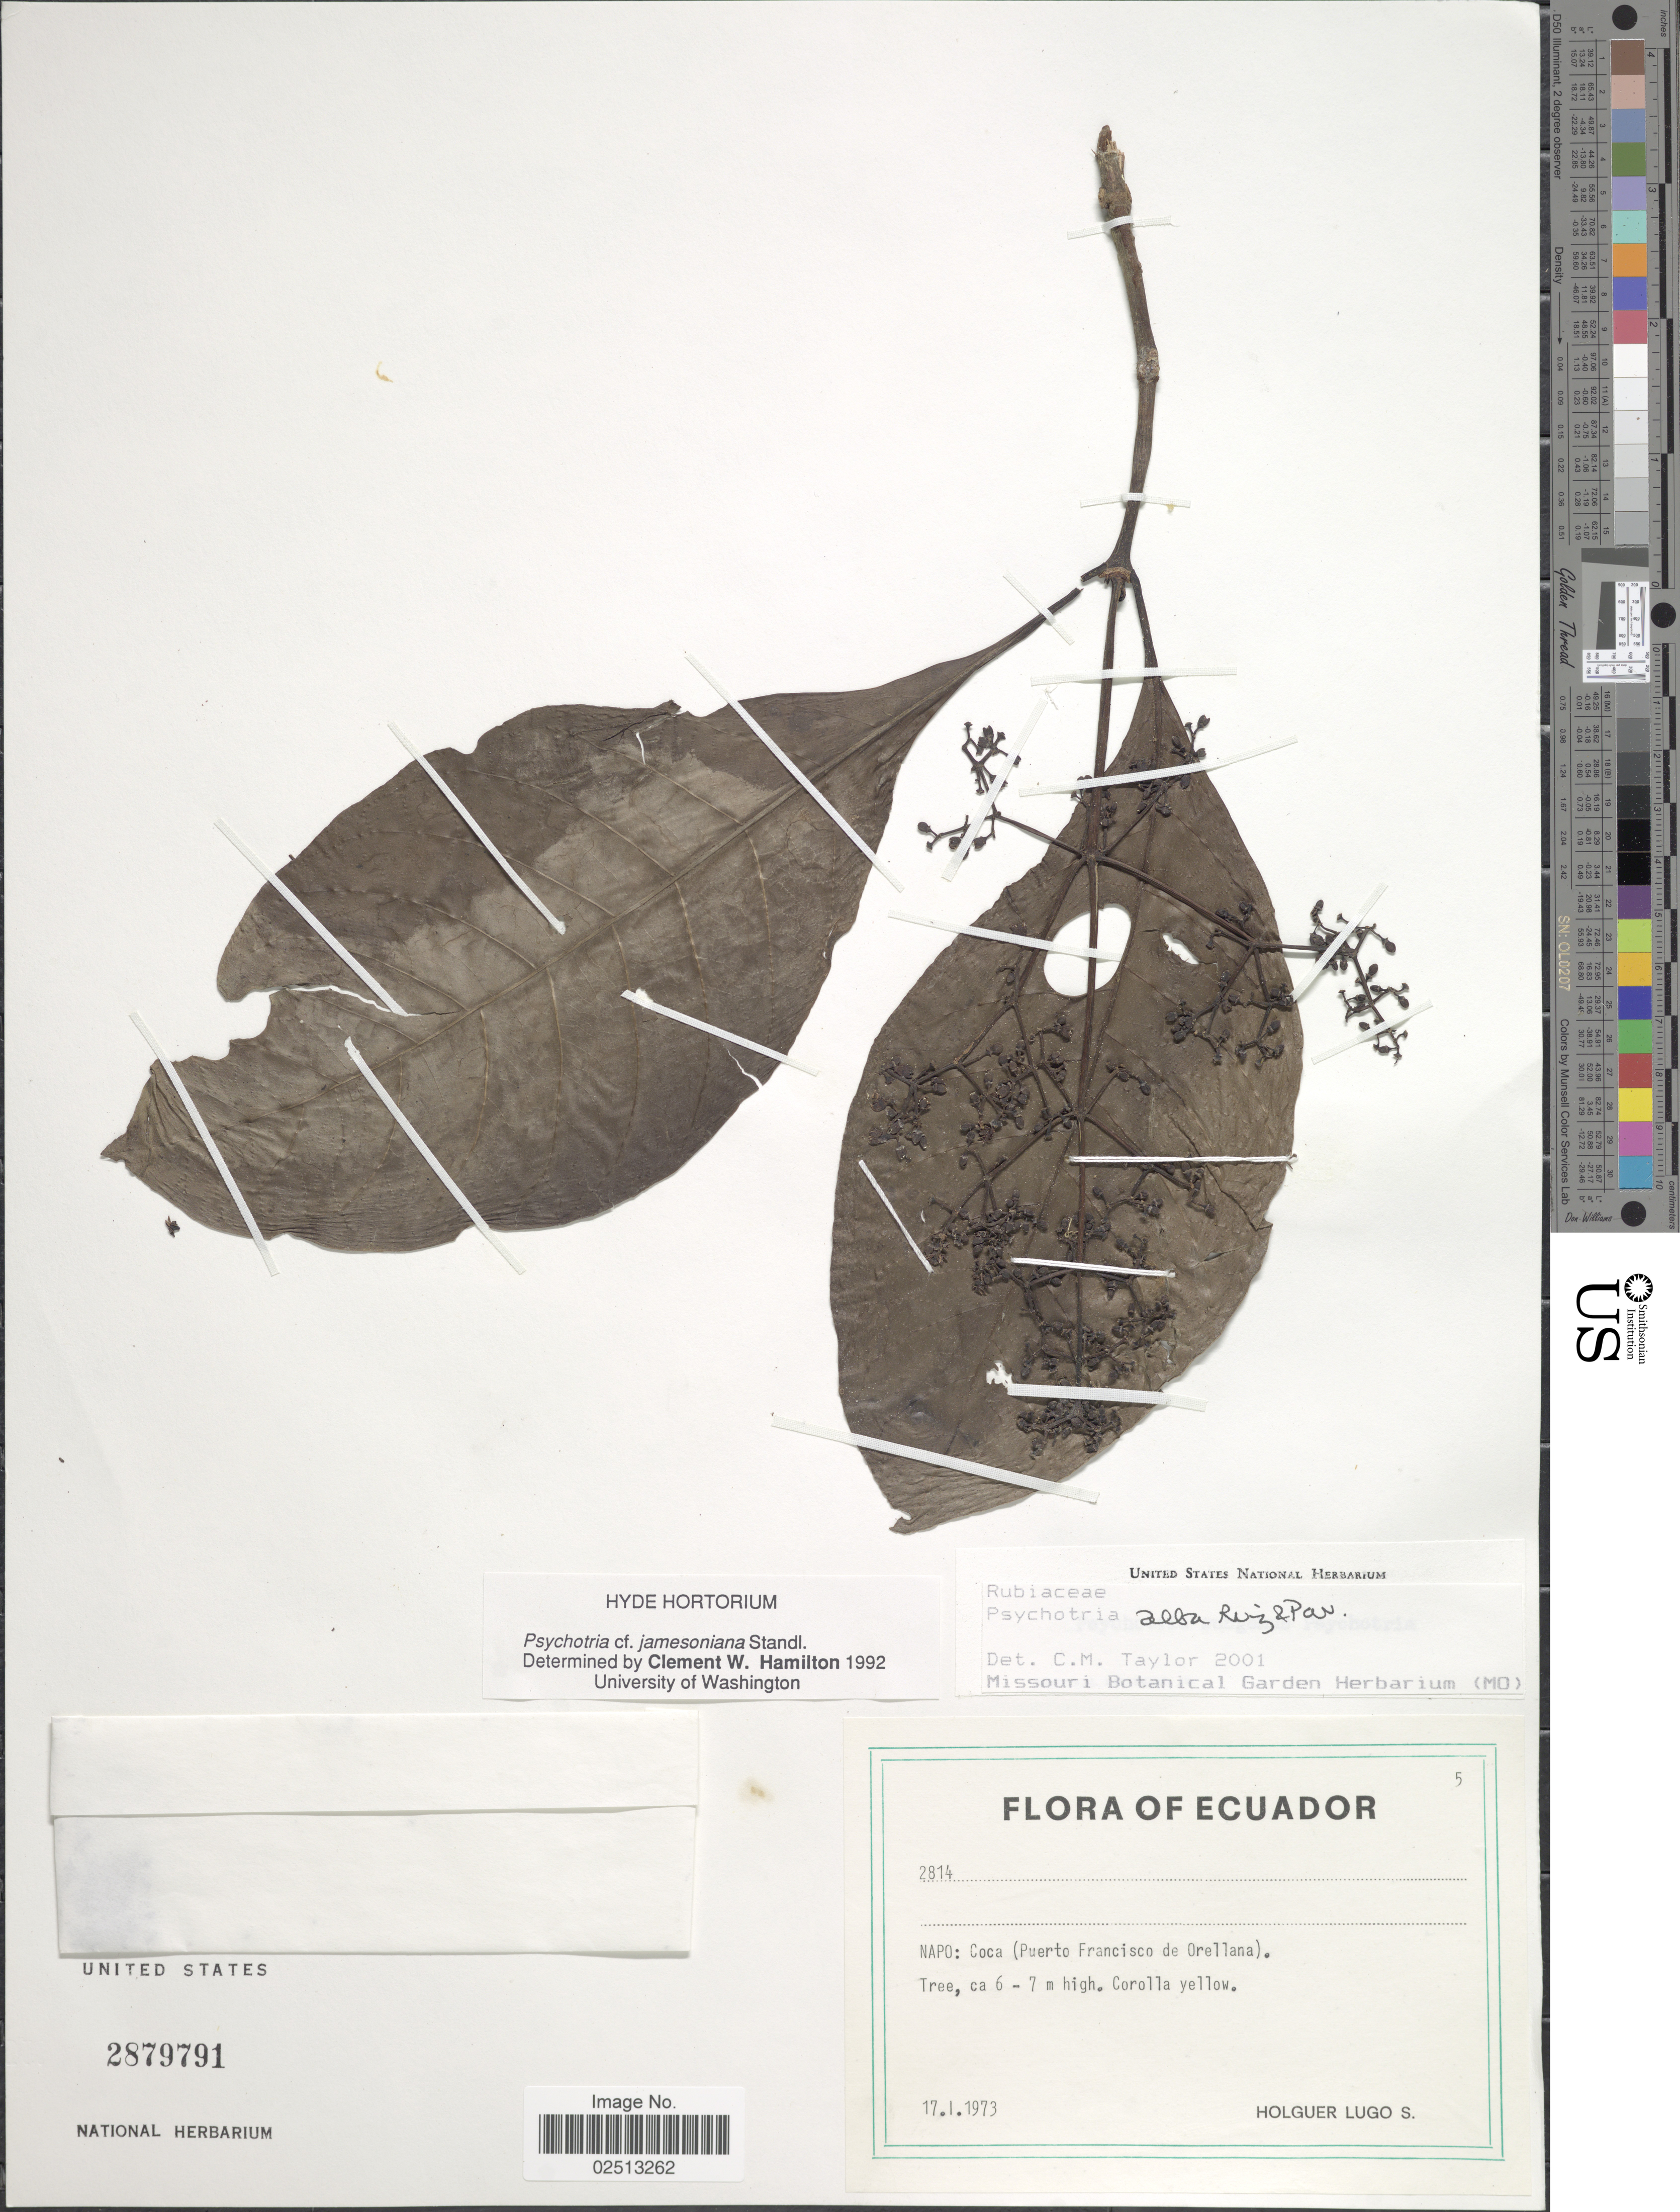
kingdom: Plantae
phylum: Tracheophyta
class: Magnoliopsida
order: Gentianales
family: Rubiaceae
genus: Psychotria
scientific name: Psychotria alba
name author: Ruiz & Pav.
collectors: H. Lugo S.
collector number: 2814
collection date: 1973-01-17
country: Ecuador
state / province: Napo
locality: Napo: Coca (Puerto Francisco de Orellana).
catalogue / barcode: US 2879791